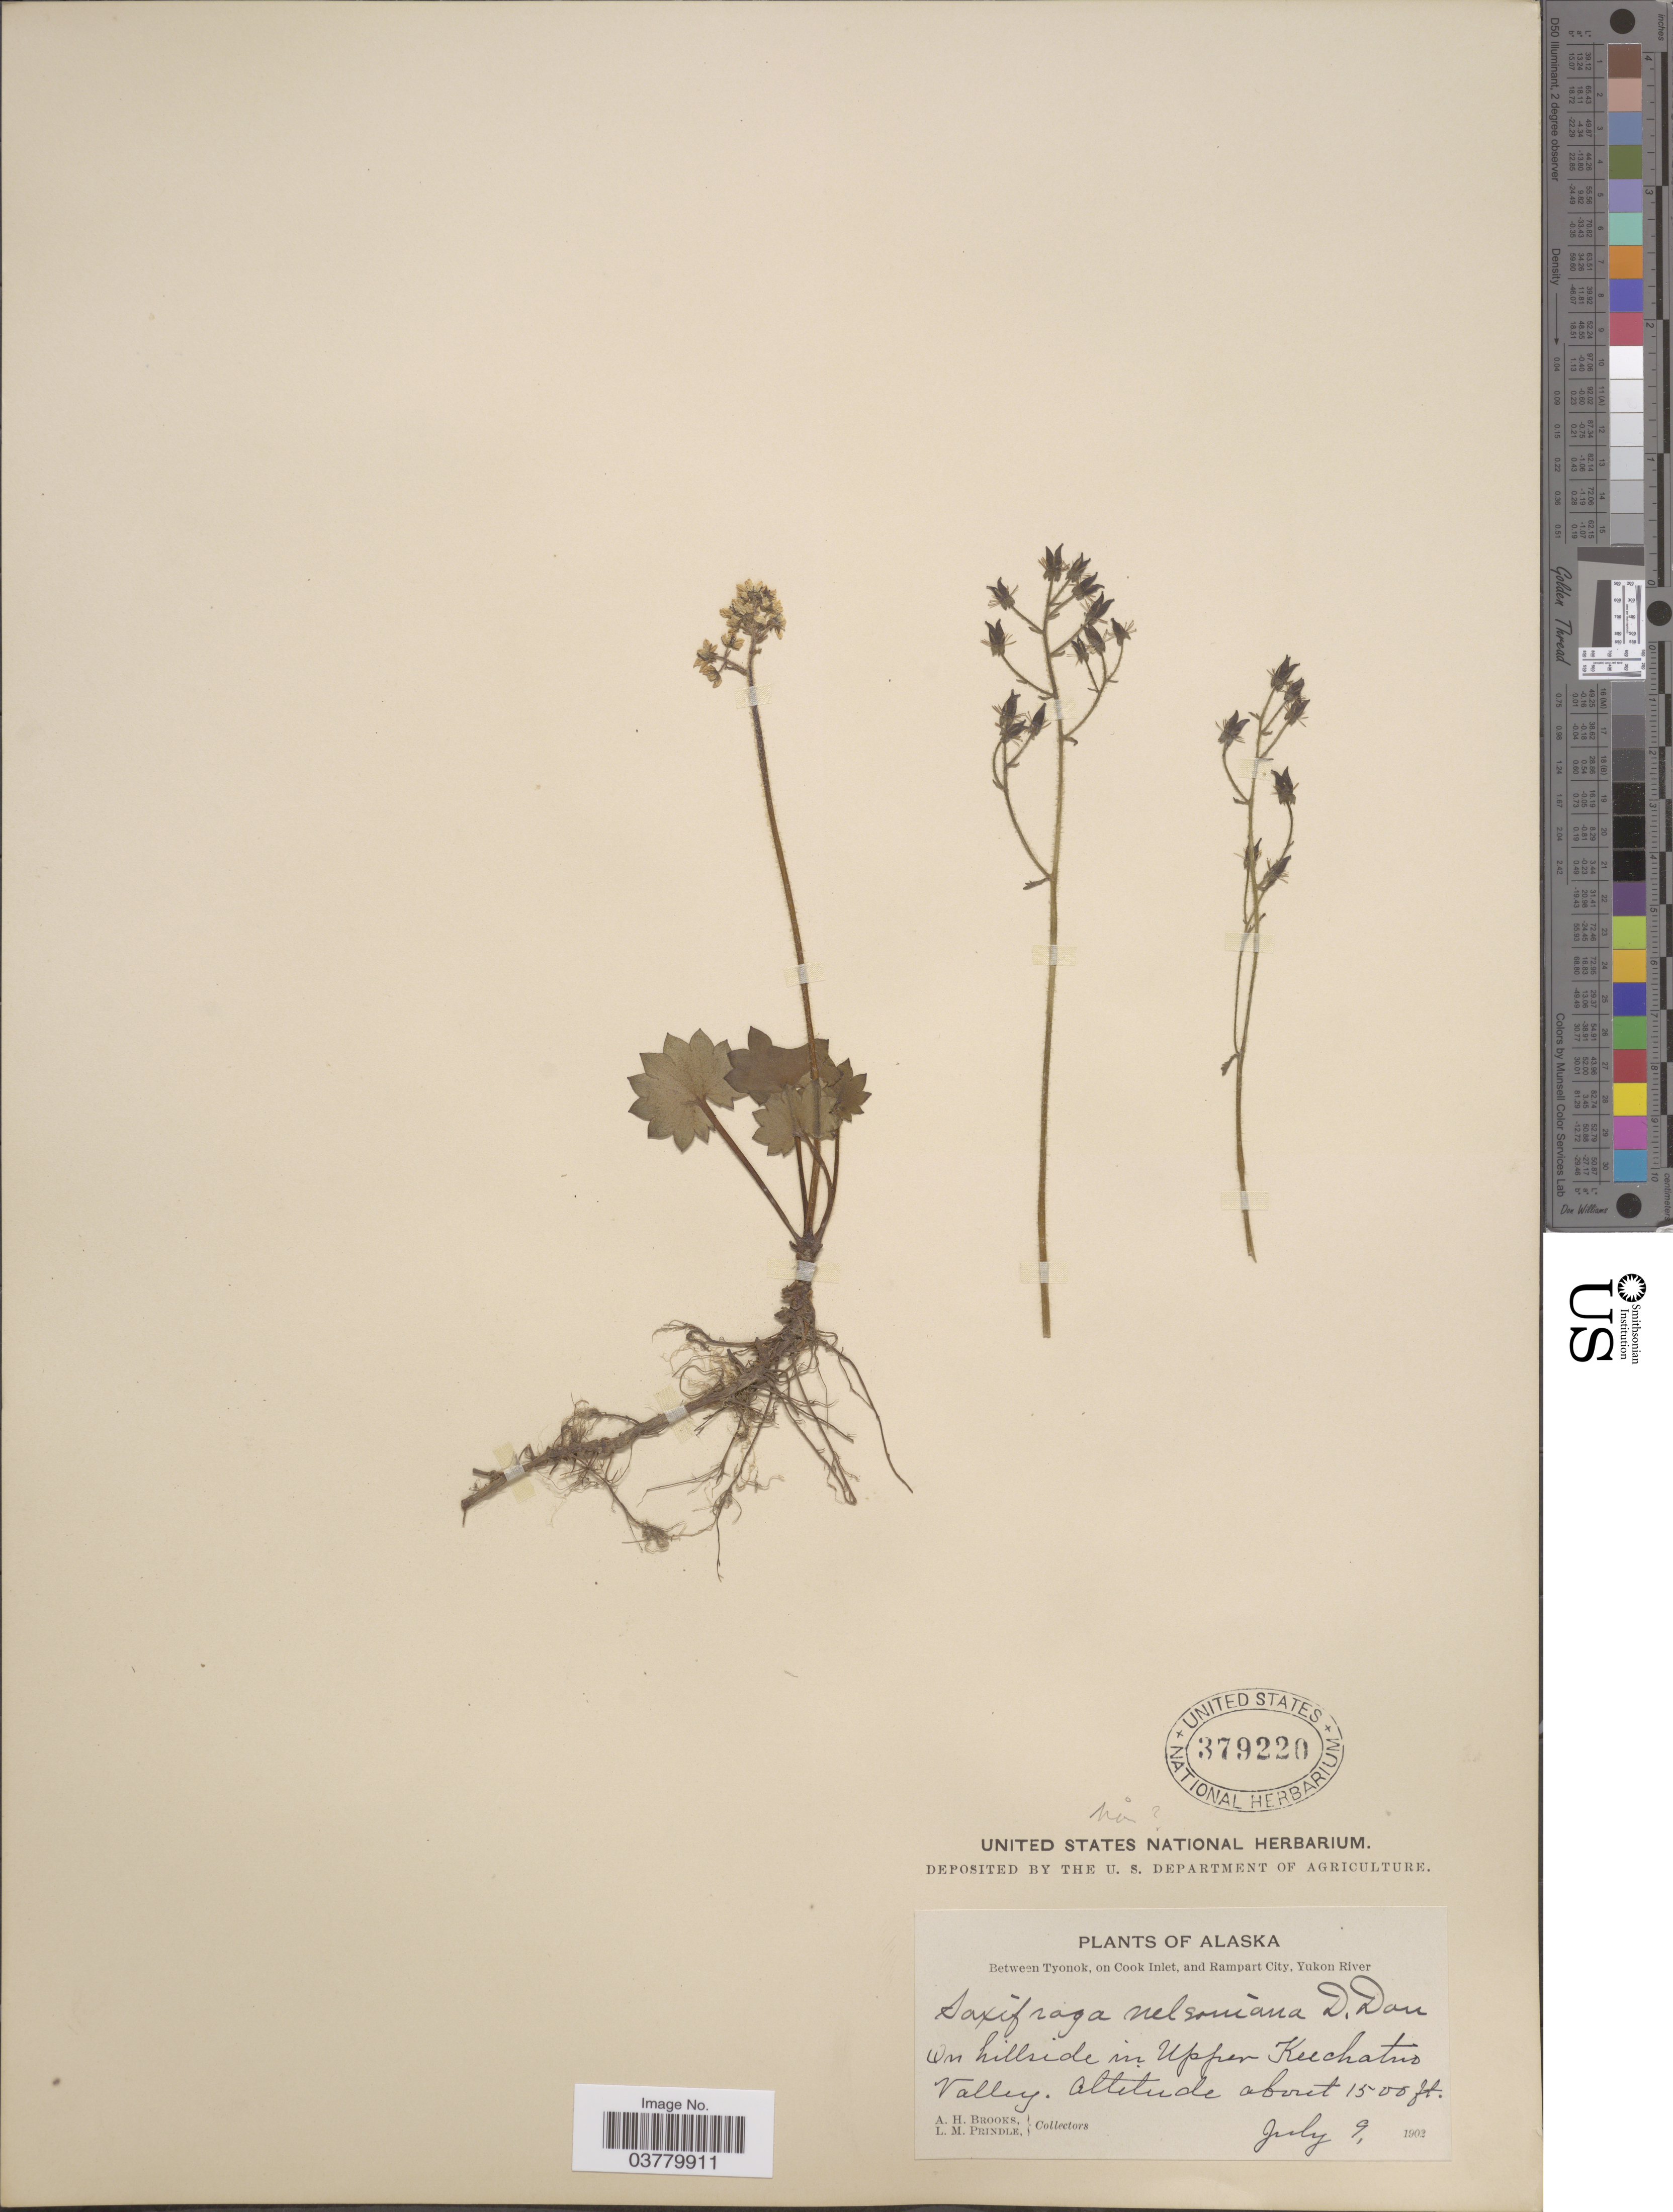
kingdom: Plantae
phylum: Tracheophyta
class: Magnoliopsida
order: Saxifragales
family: Saxifragaceae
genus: Micranthes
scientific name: Micranthes nelsoniana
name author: (D. Don) Small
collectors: A. Brooks & L. Prindle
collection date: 1902-07-09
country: United States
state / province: Alaska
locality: Between Tyonok, on Cook Inlet, and Rampart City, Yukon River. On hillside in Upper Keechatno Valley.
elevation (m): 457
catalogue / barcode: US 379220